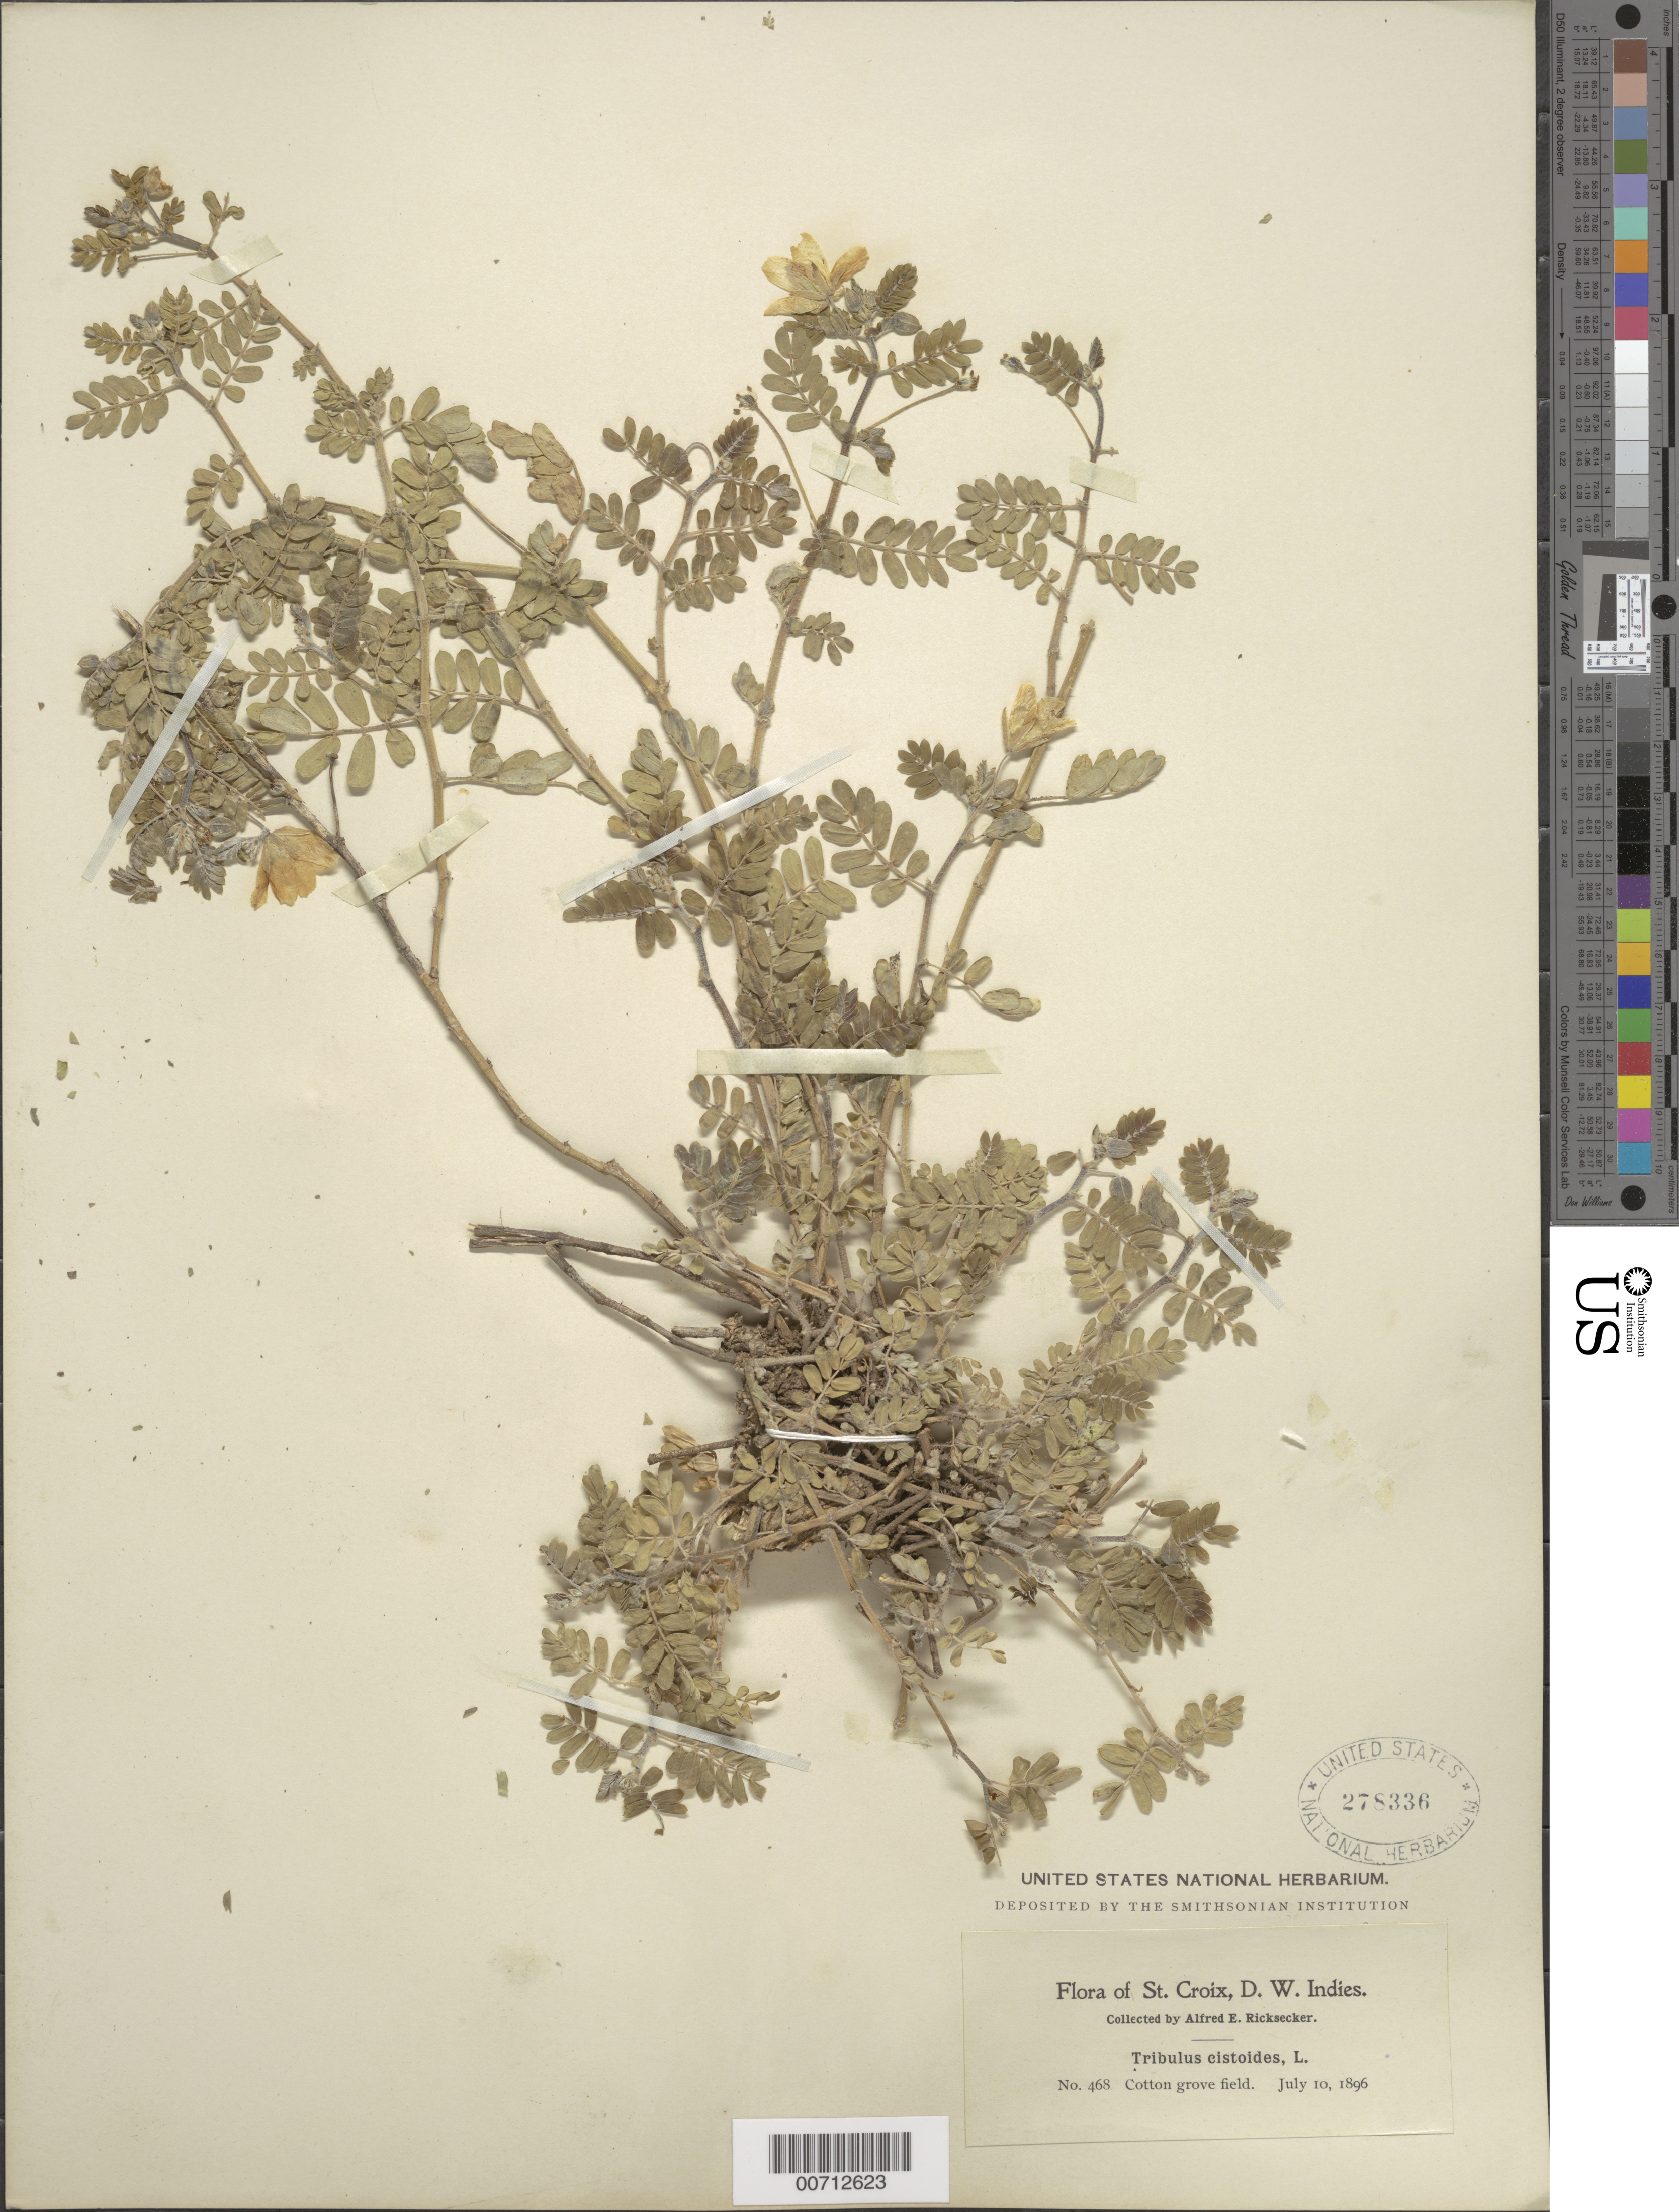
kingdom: Plantae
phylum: Tracheophyta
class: Magnoliopsida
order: Zygophyllales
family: Zygophyllaceae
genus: Tribulus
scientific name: Tribulus cistoides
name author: L.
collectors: A. E. Ricksecker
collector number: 468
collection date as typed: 10 Jul 1896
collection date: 1896-07-10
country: U.S. Virgin Islands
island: St. Croix Island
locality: Cotton Grove Field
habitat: Field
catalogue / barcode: US 278336